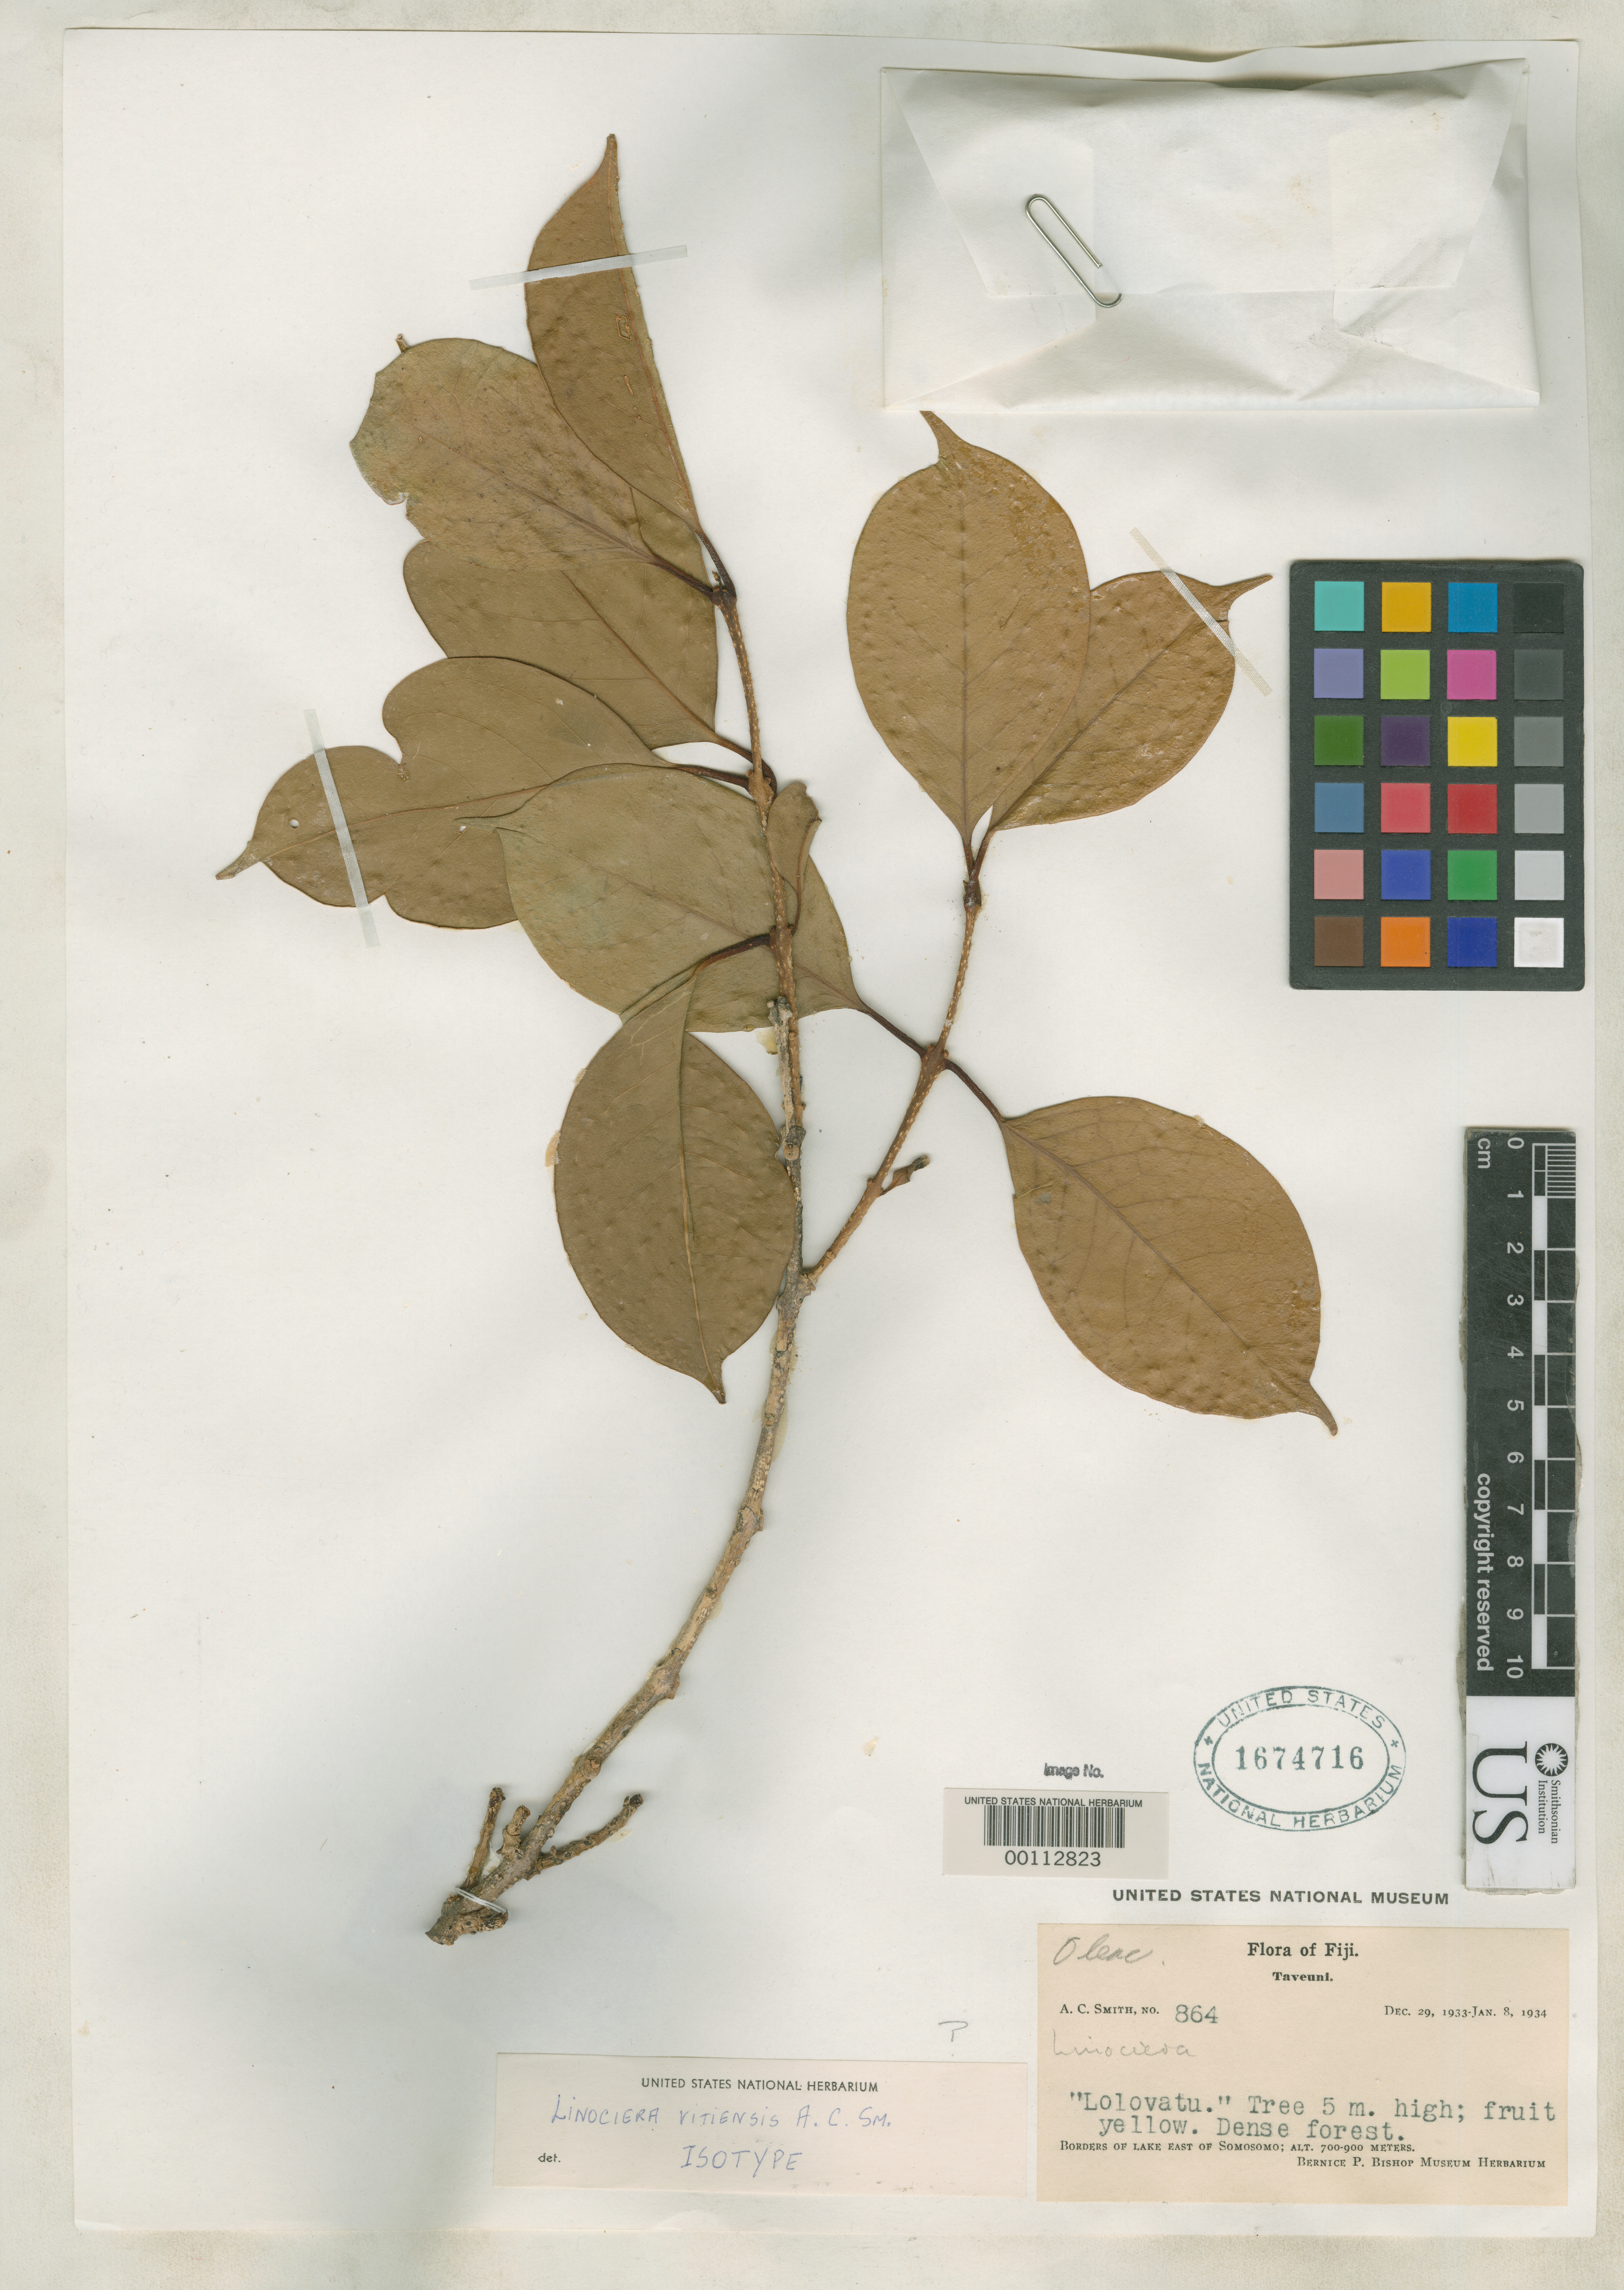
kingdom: Plantae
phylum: Tracheophyta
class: Magnoliopsida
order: Lamiales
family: Oleaceae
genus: Linociera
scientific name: Linociera vitiensis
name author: A.C. Sm.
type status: Isotype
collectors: A. C. Smith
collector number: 864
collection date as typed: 1933 to -- --- 1934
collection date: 1933/1934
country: Fiji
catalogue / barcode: US 1674716